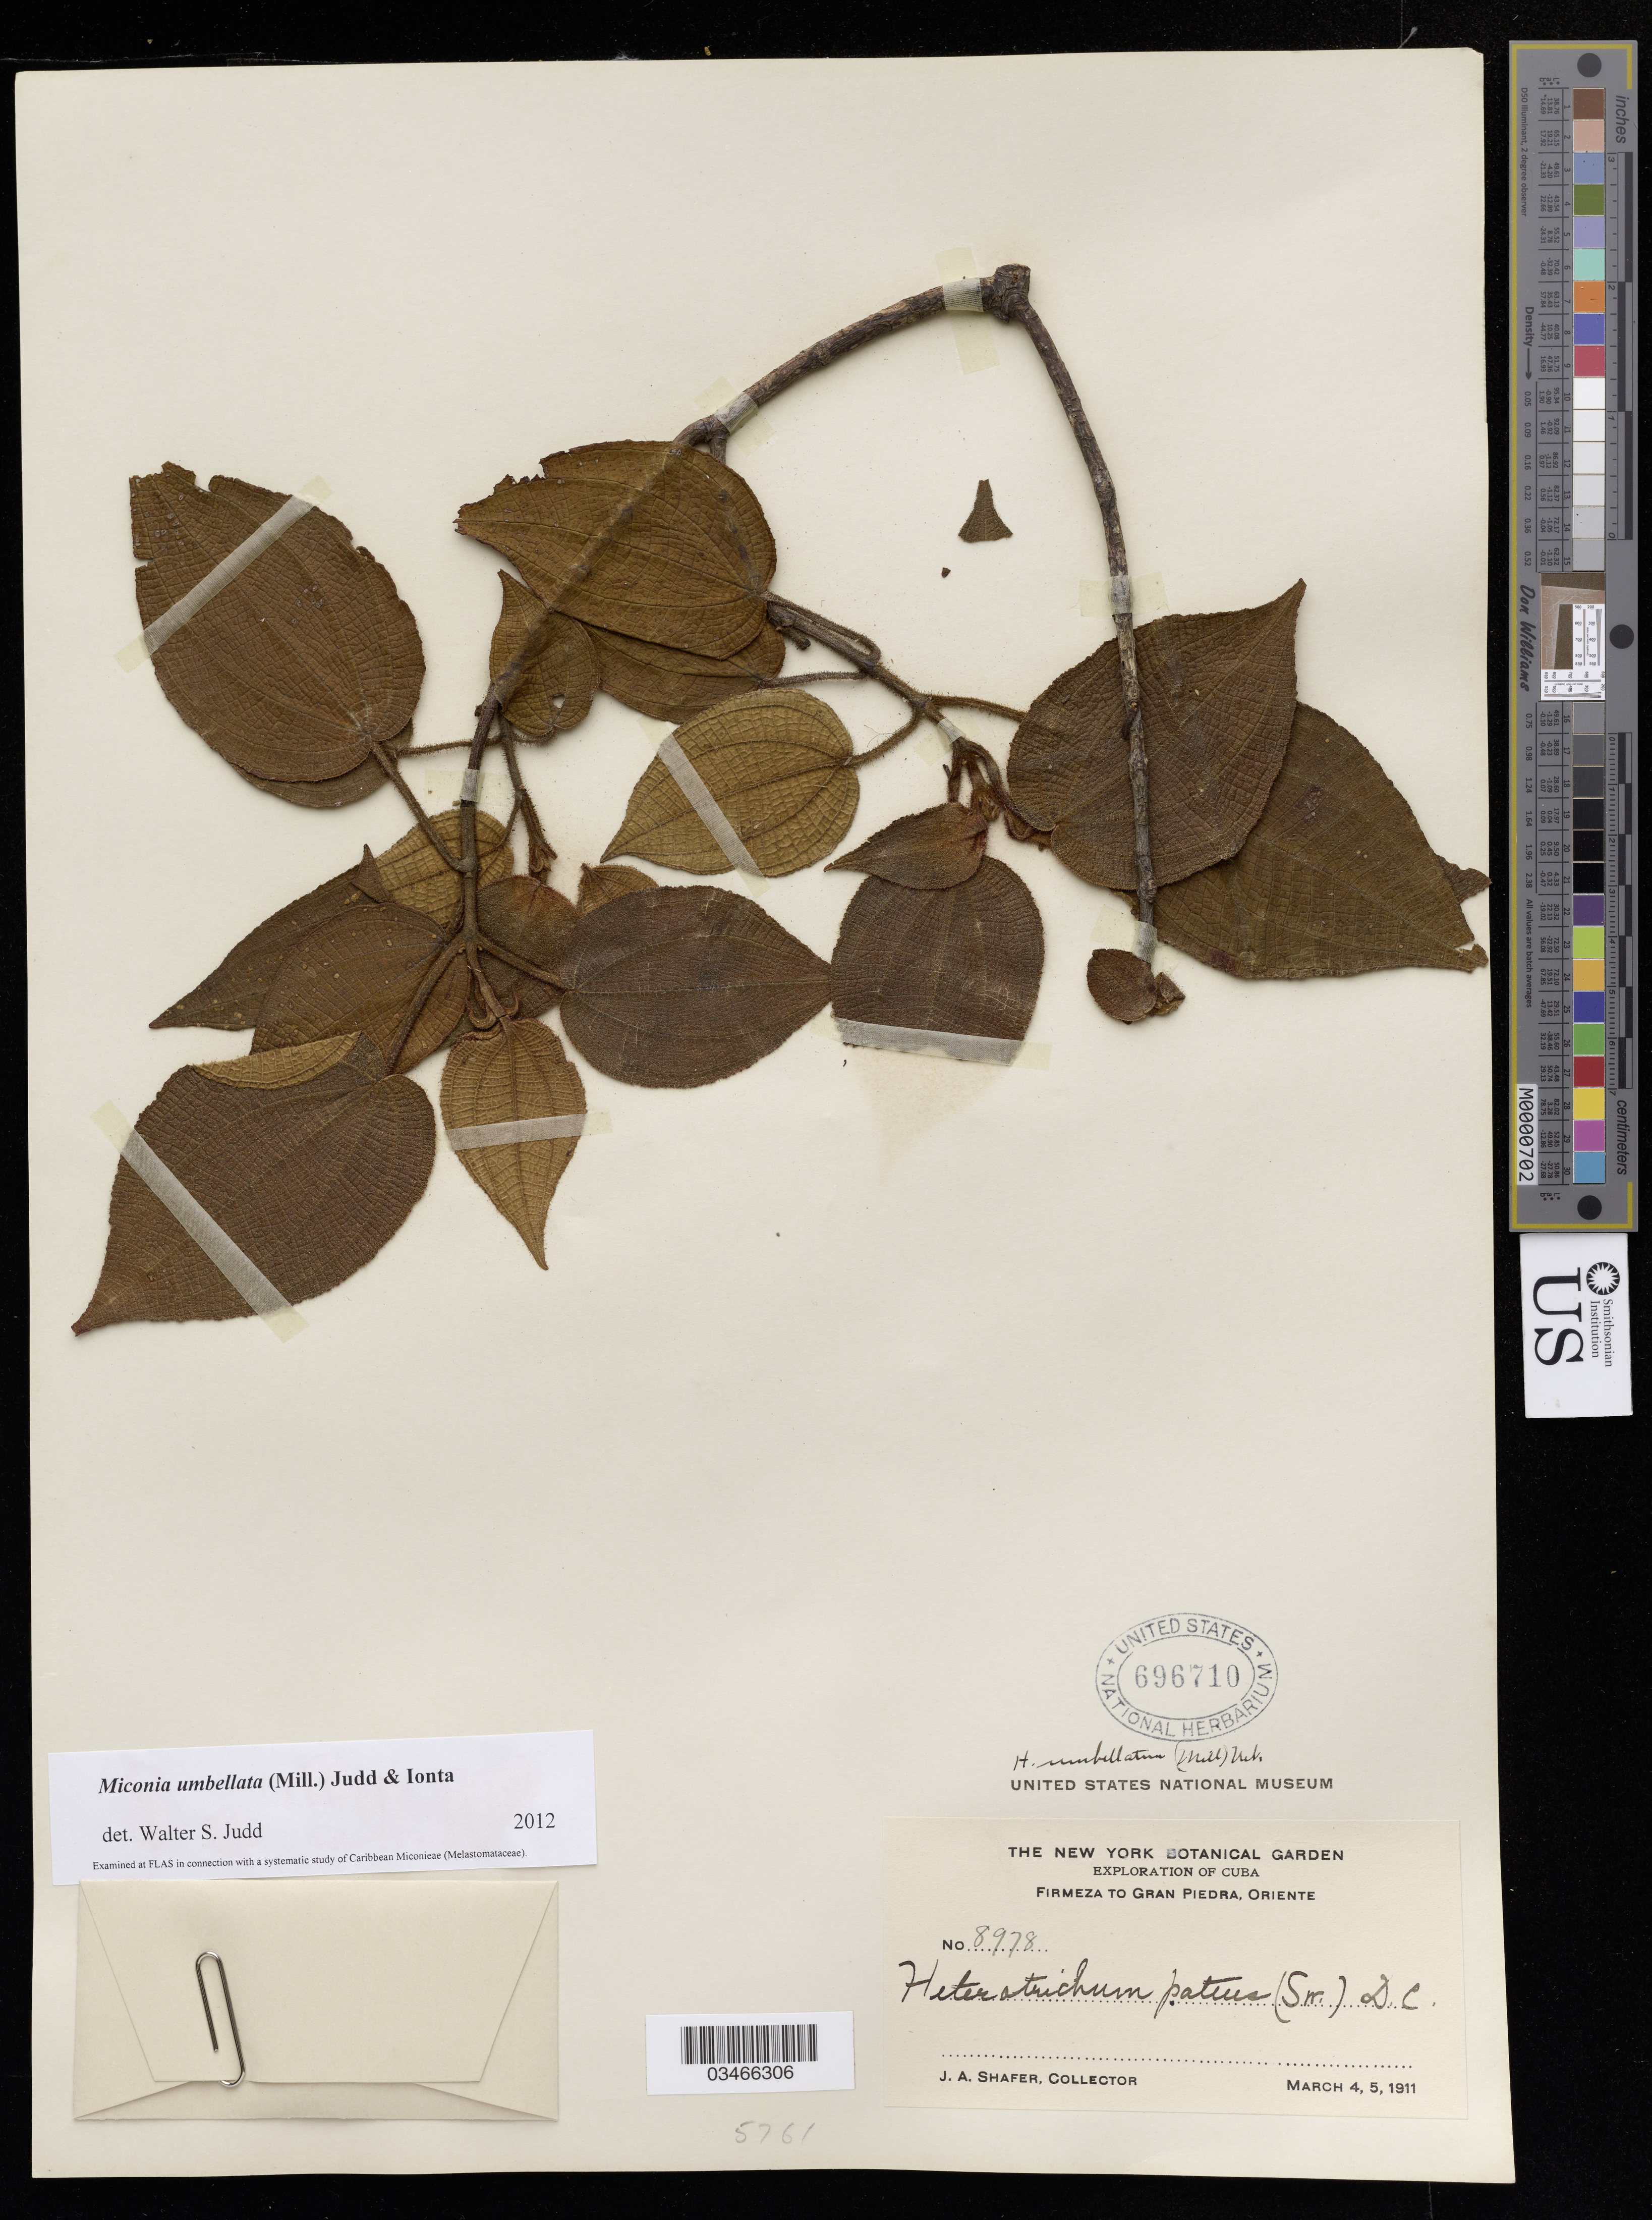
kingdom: Plantae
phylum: Tracheophyta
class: Magnoliopsida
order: Myrtales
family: Melastomataceae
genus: Miconia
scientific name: Miconia umbellata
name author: (Mill.) Judd & Ionta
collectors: J. A. Shafer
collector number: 8978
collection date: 1911-03-04/1911-03-05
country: Cuba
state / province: Oriente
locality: Firmeza to Gran Piedra.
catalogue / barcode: US 696710